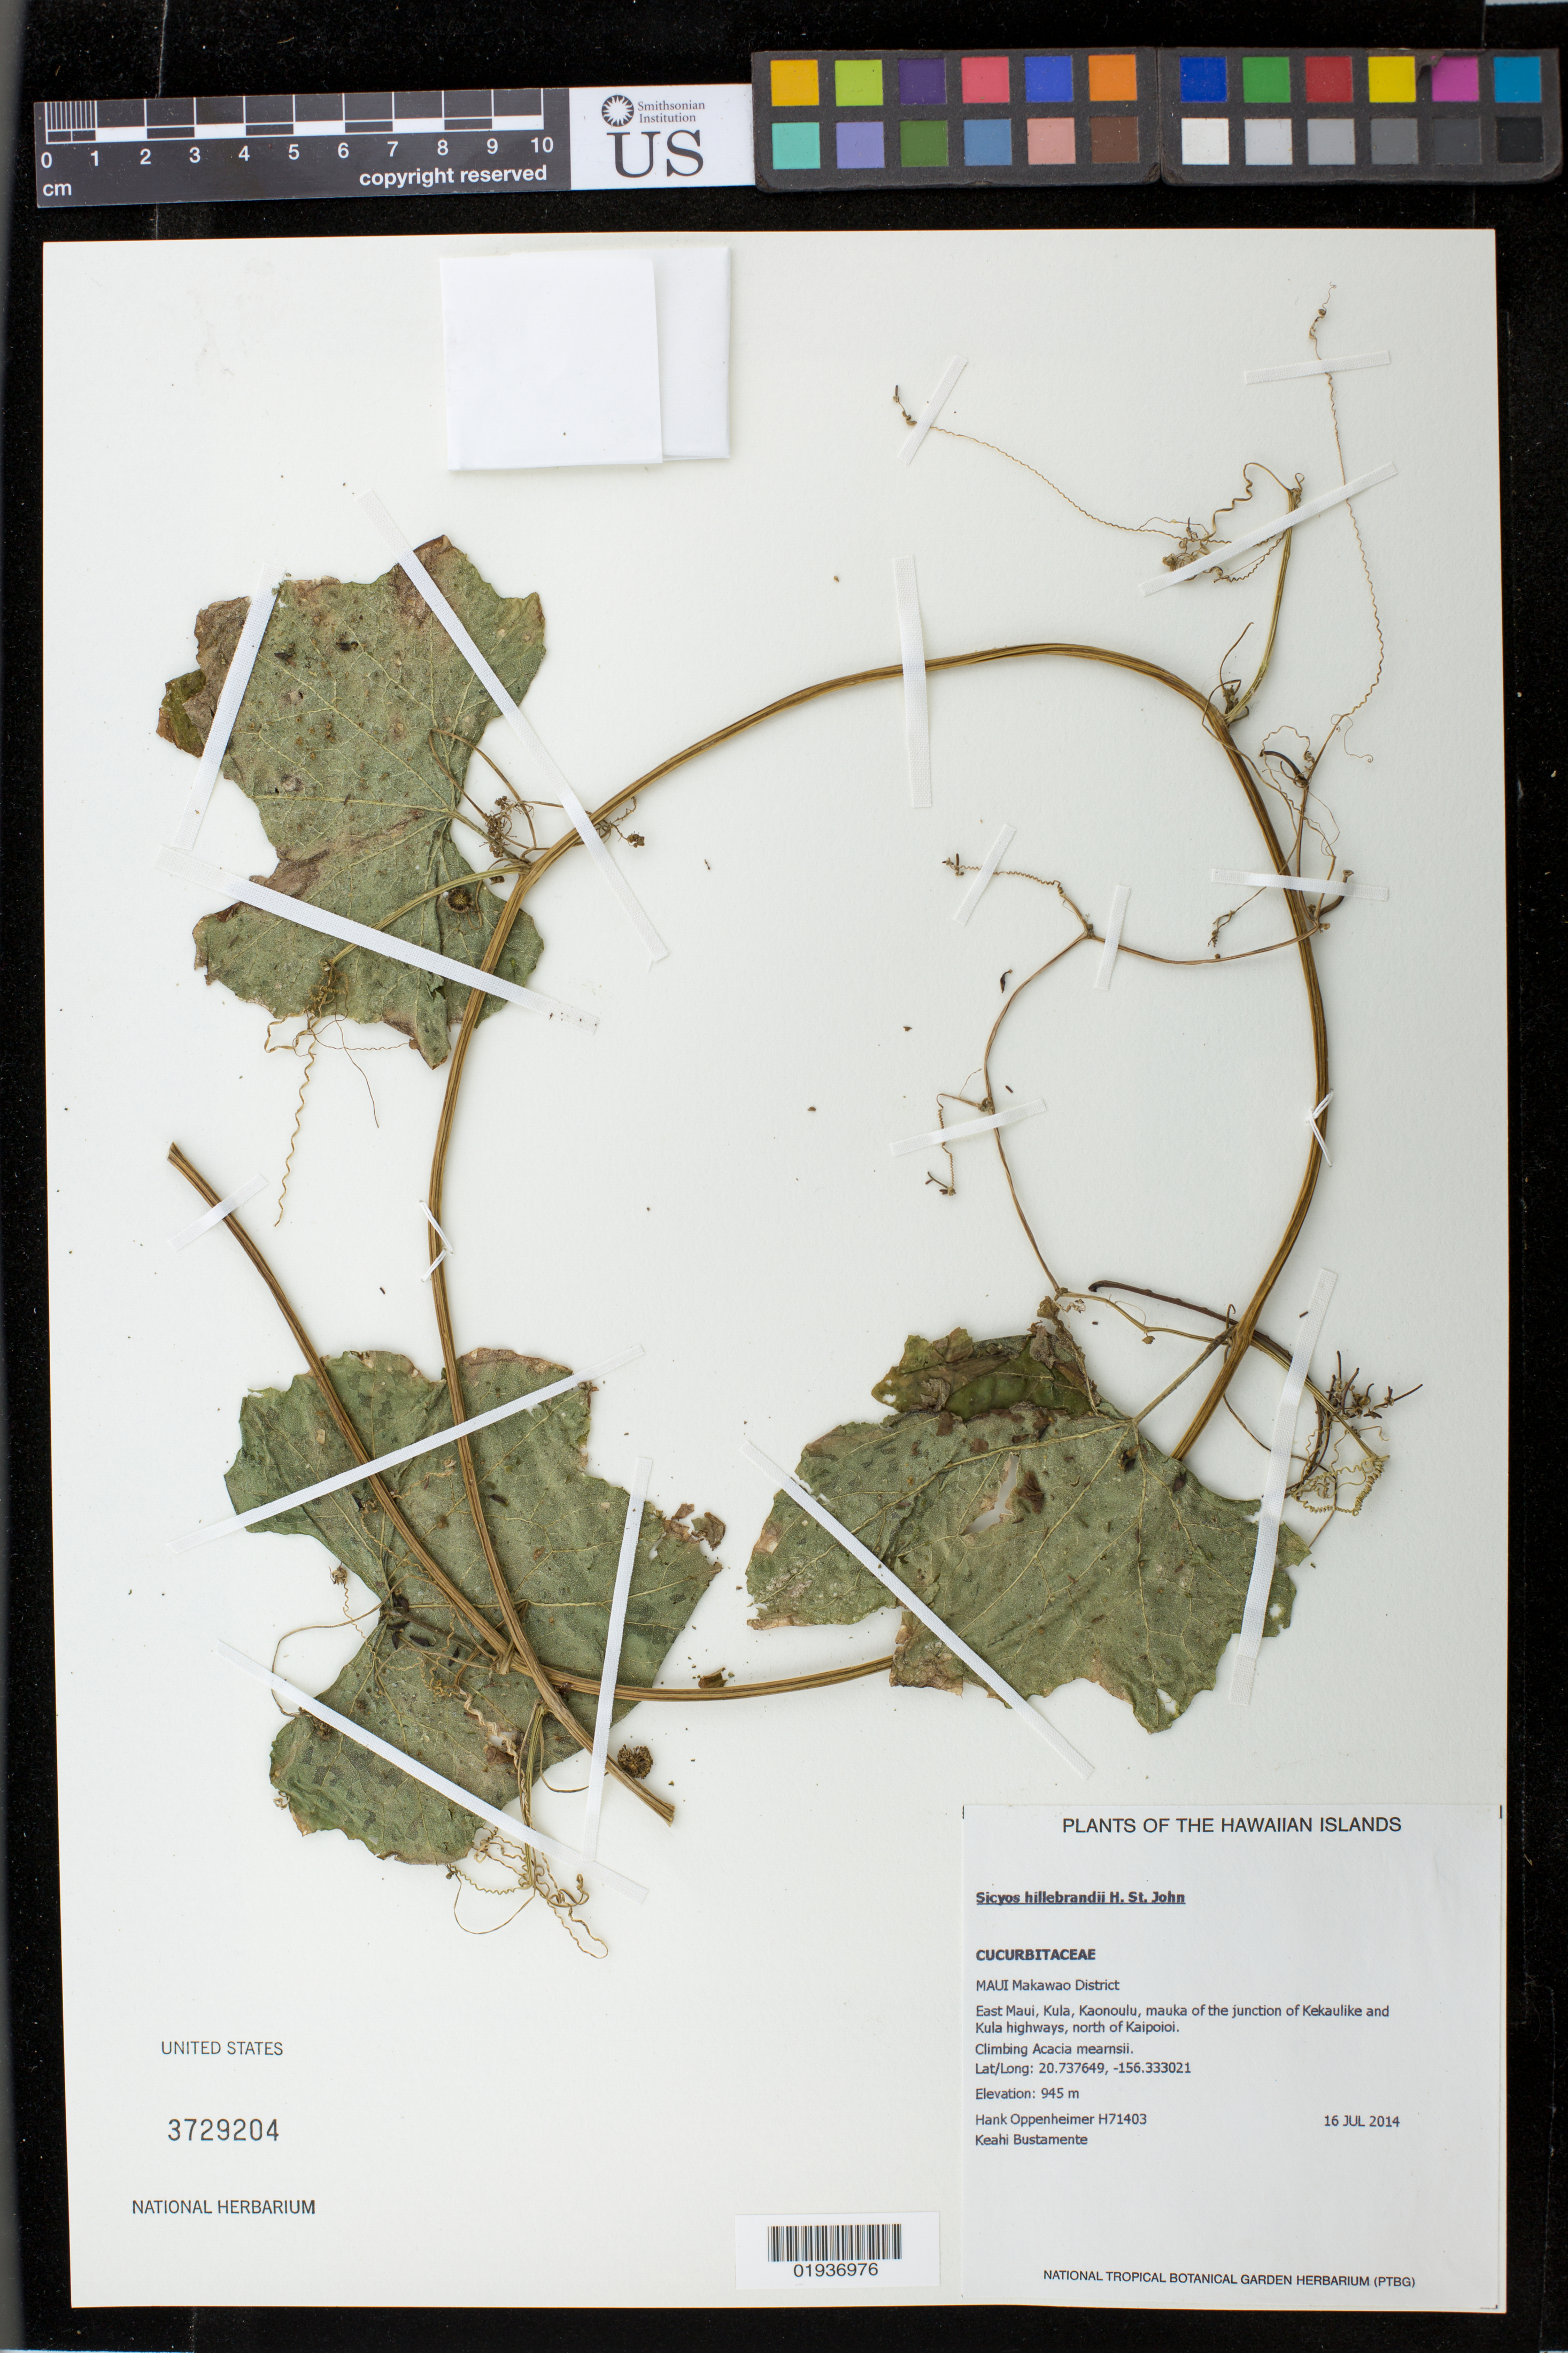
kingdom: Plantae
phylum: Tracheophyta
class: Magnoliopsida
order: Cucurbitales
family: Cucurbitaceae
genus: Sicyos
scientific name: Sicyos hillebrandii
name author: H. St. John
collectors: H. L. Oppenheimer & K. M. Bustamente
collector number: H71403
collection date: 2014-07-16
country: United States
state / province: Hawaii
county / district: Maui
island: Maui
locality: Makawao District, East Maui, Kula, Kaonoulu, mauka of the junction of Kekaulike and Kula highways, north of Kaipoioi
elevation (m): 945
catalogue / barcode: US 3729204